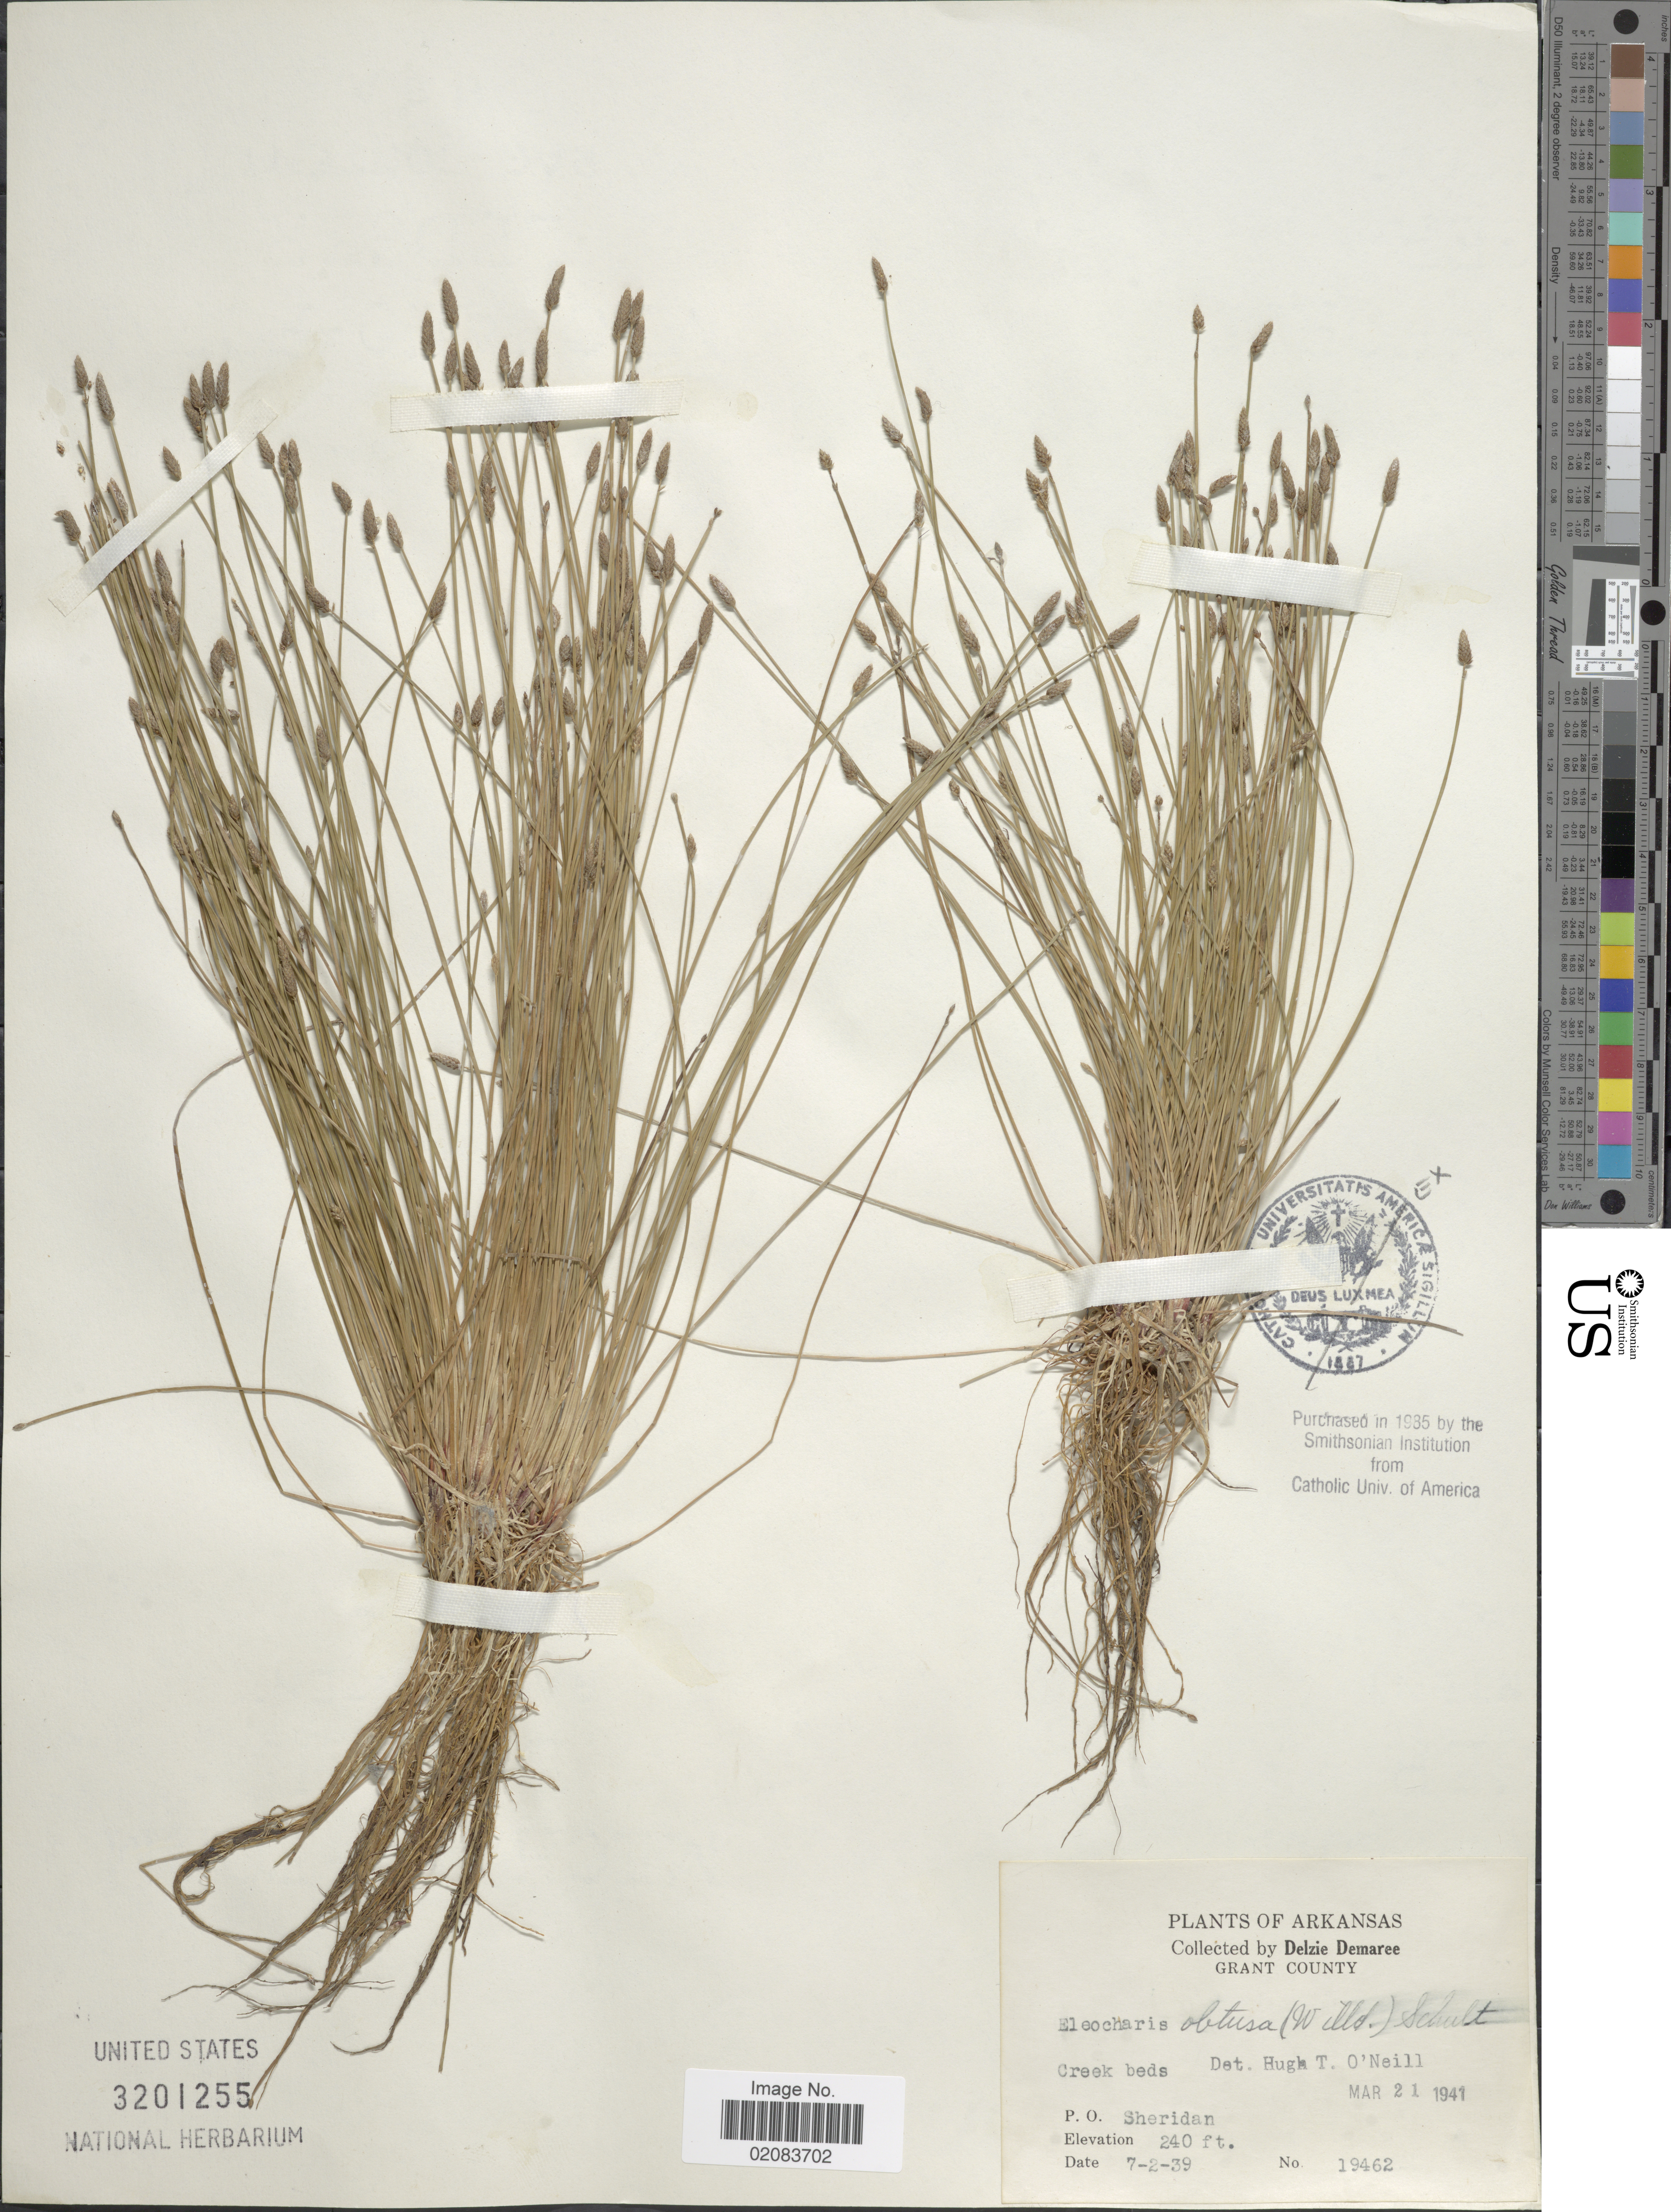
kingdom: Plantae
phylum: Tracheophyta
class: Liliopsida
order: Poales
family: Cyperaceae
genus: Eleocharis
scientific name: Eleocharis obtusa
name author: (Willd.) Schult.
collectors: D. Demaree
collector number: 19462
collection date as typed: Transcribed d/m/y: 2/7/39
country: United States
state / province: Arkansas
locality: Grnat County, Creek beds, P.O. Sheridan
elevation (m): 73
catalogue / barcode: US 3201255